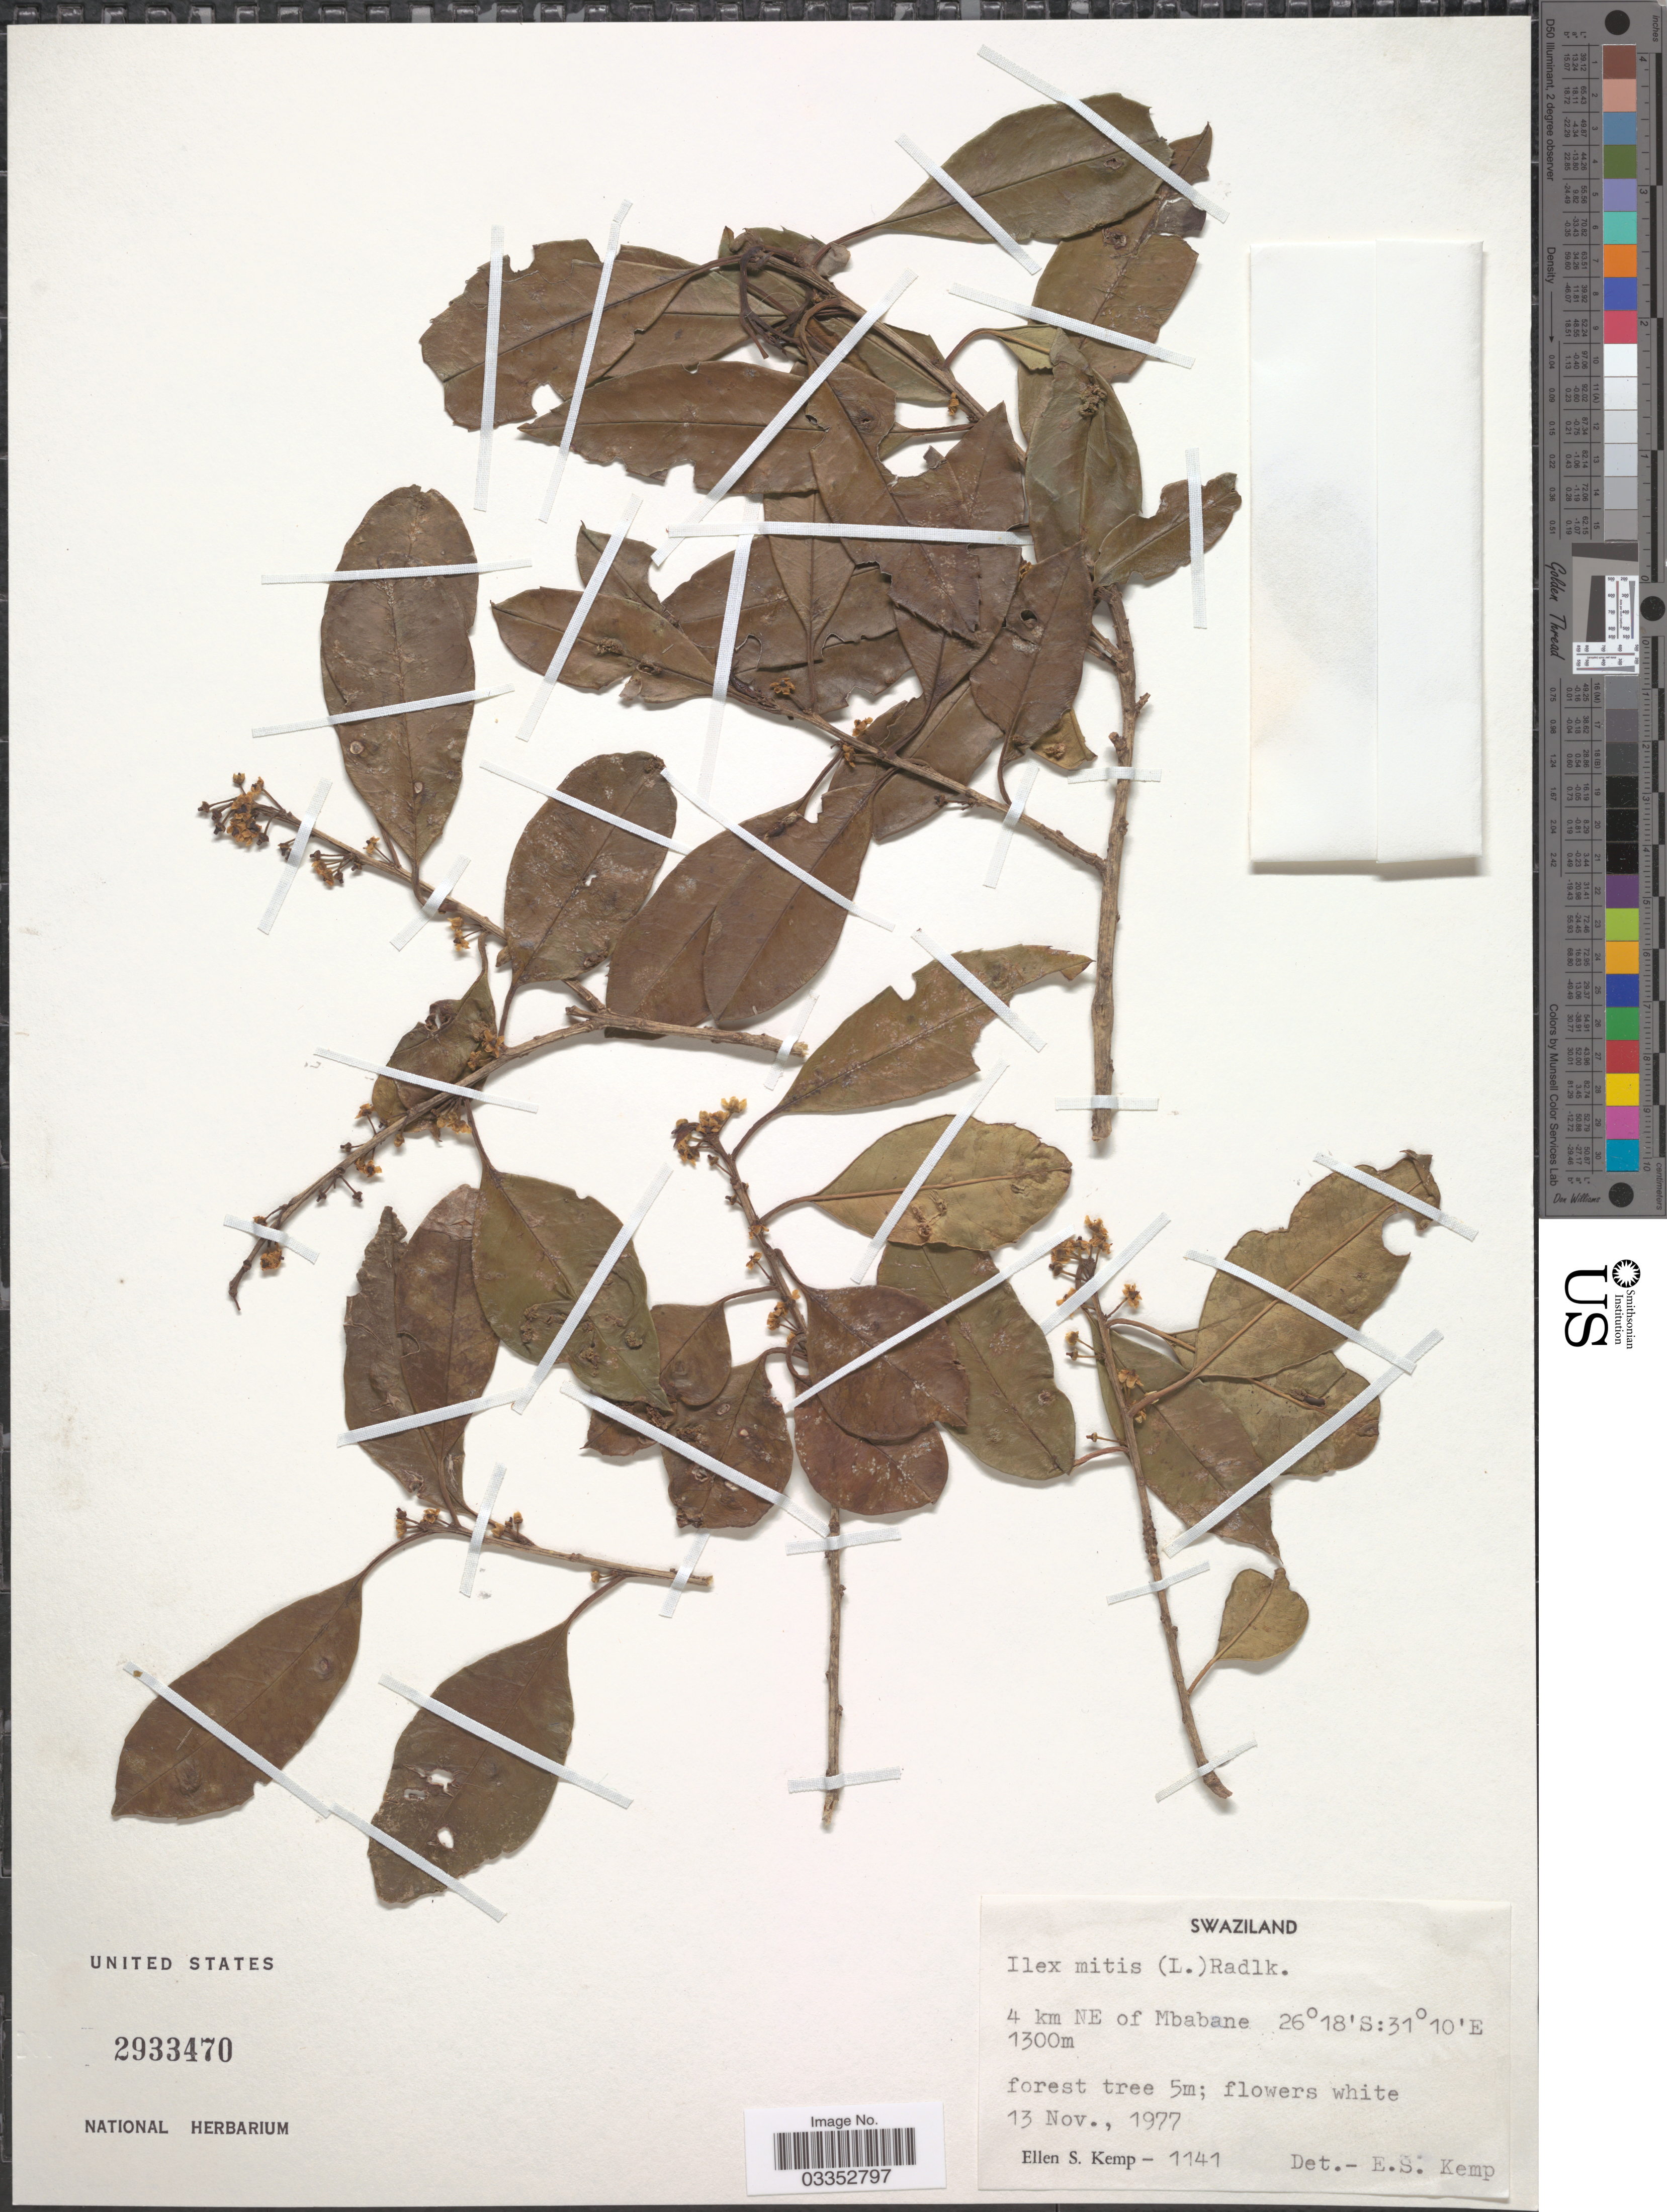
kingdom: Plantae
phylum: Tracheophyta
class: Magnoliopsida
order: Aquifoliales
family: Aquifoliaceae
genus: Ilex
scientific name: Ilex mitis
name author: (L.) Radlk.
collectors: E. S. Kemp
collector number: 1141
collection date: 1977-11-13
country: Eswatini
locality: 4 km NE of Mbabane.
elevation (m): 1300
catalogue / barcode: US 2933470